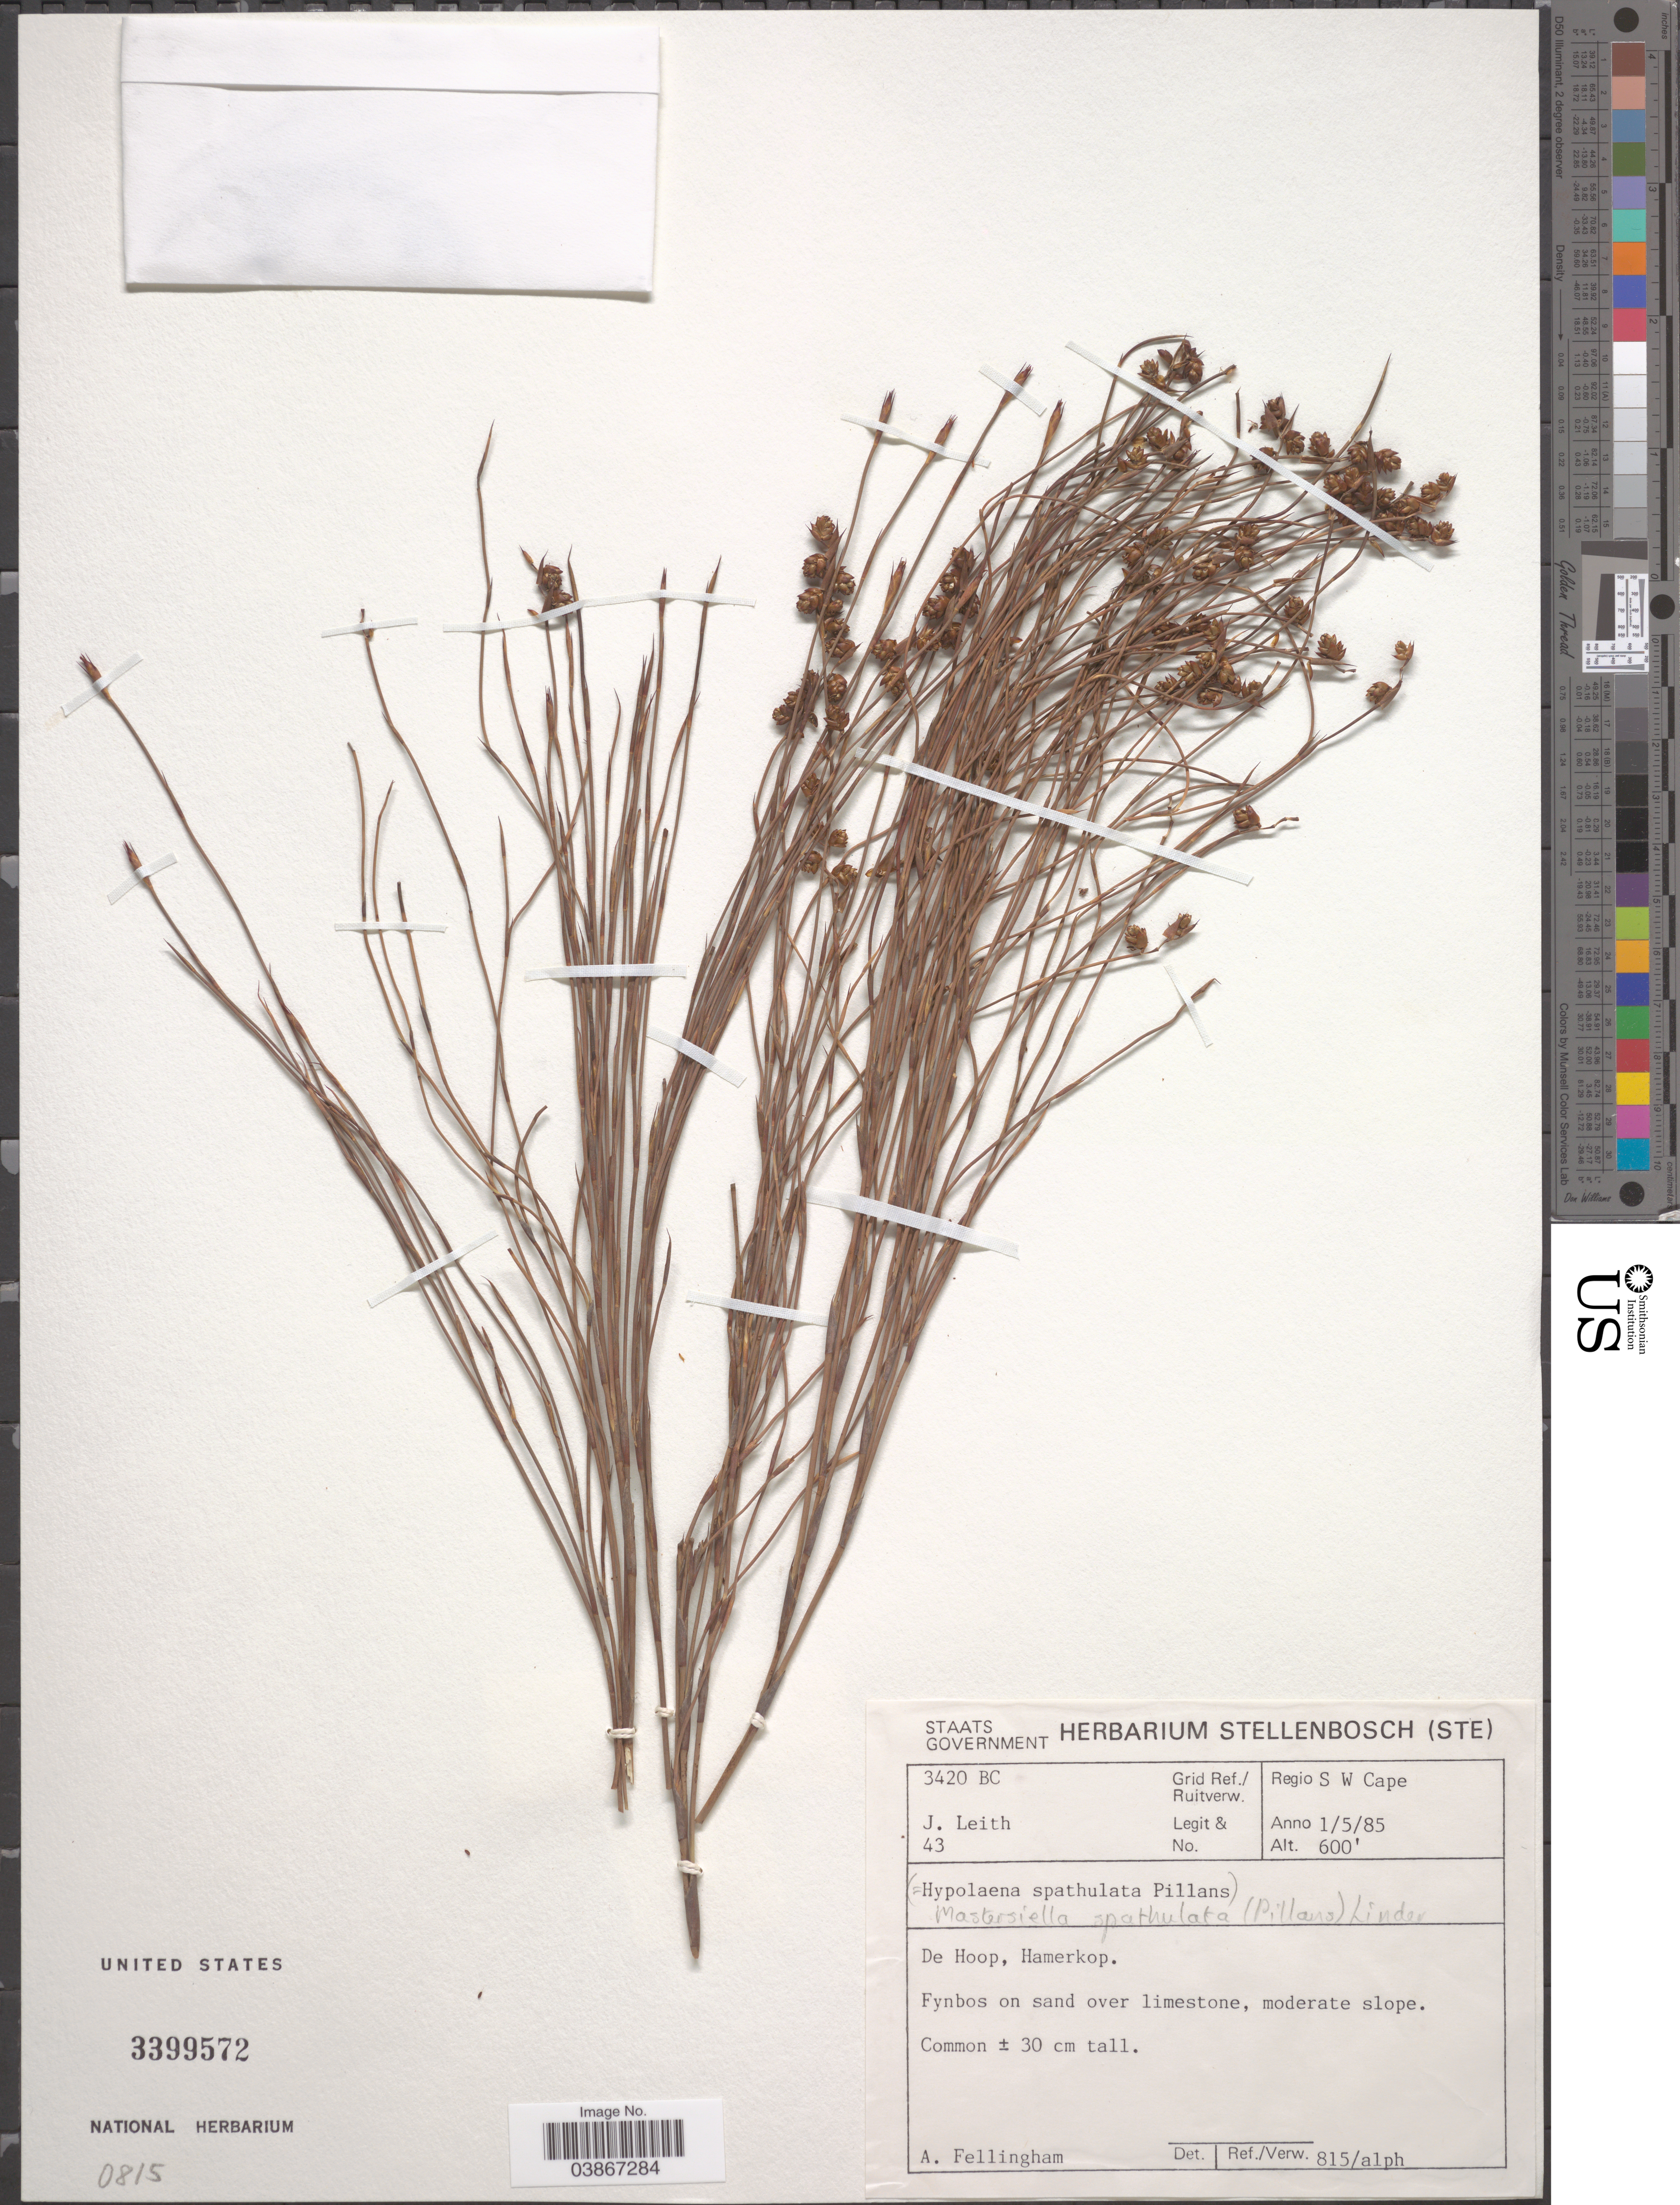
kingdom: Plantae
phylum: Tracheophyta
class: Liliopsida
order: Poales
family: Restionaceae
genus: Mastersiella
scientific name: Mastersiella spathulata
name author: (Pillans) H.P. Linder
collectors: J. Leith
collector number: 43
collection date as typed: Transcribed d/m/y: 1/5/85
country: South Africa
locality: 3420 BC Grid Ref./Ruitverw. Regio S W Cape. De Hoop, Hamerkop.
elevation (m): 183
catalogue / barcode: US 3399572